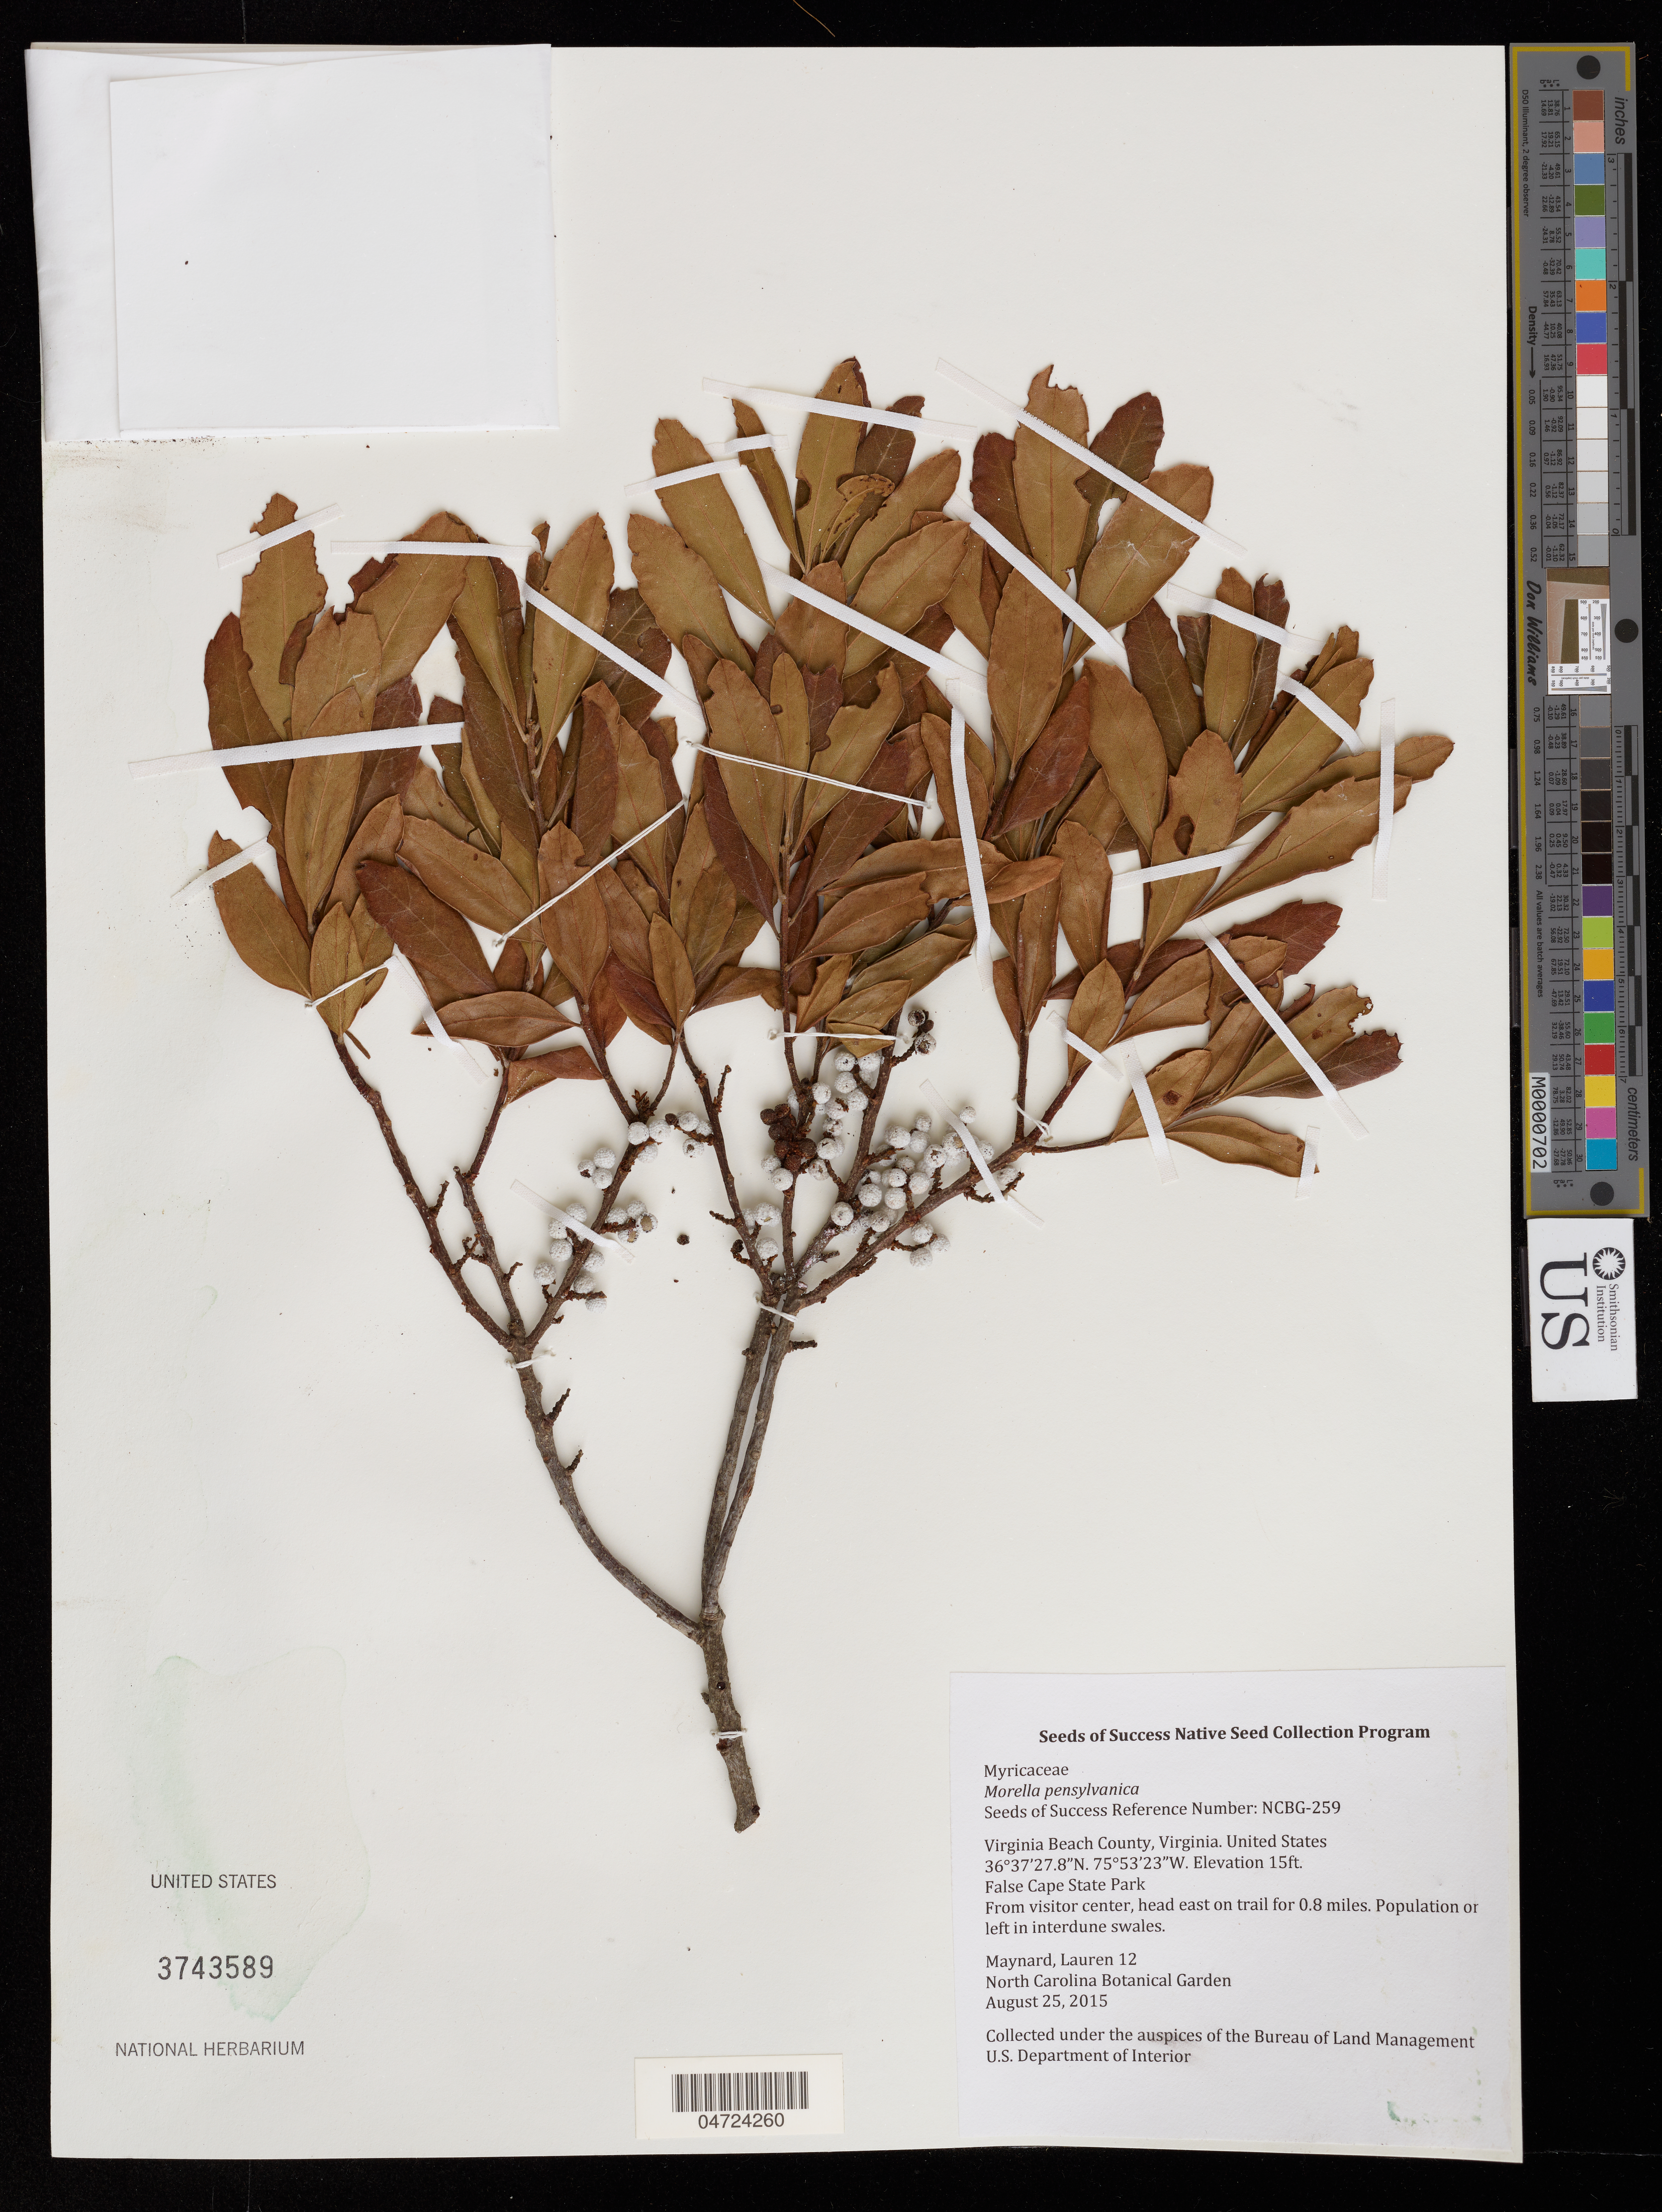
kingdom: Plantae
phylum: Tracheophyta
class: Magnoliopsida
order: Fagales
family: Myricaceae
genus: Morella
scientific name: Morella pensylvanica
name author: (Mirb.) Kartesz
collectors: L. Maynard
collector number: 12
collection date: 2015-08-25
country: United States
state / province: Virginia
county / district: City of Virginia Beach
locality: Virginia Beach County. False Cape State Park. From visitor center, head east on trail for 0.8 miles. Population or left in interdune swales.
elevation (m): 5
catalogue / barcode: US 3743589